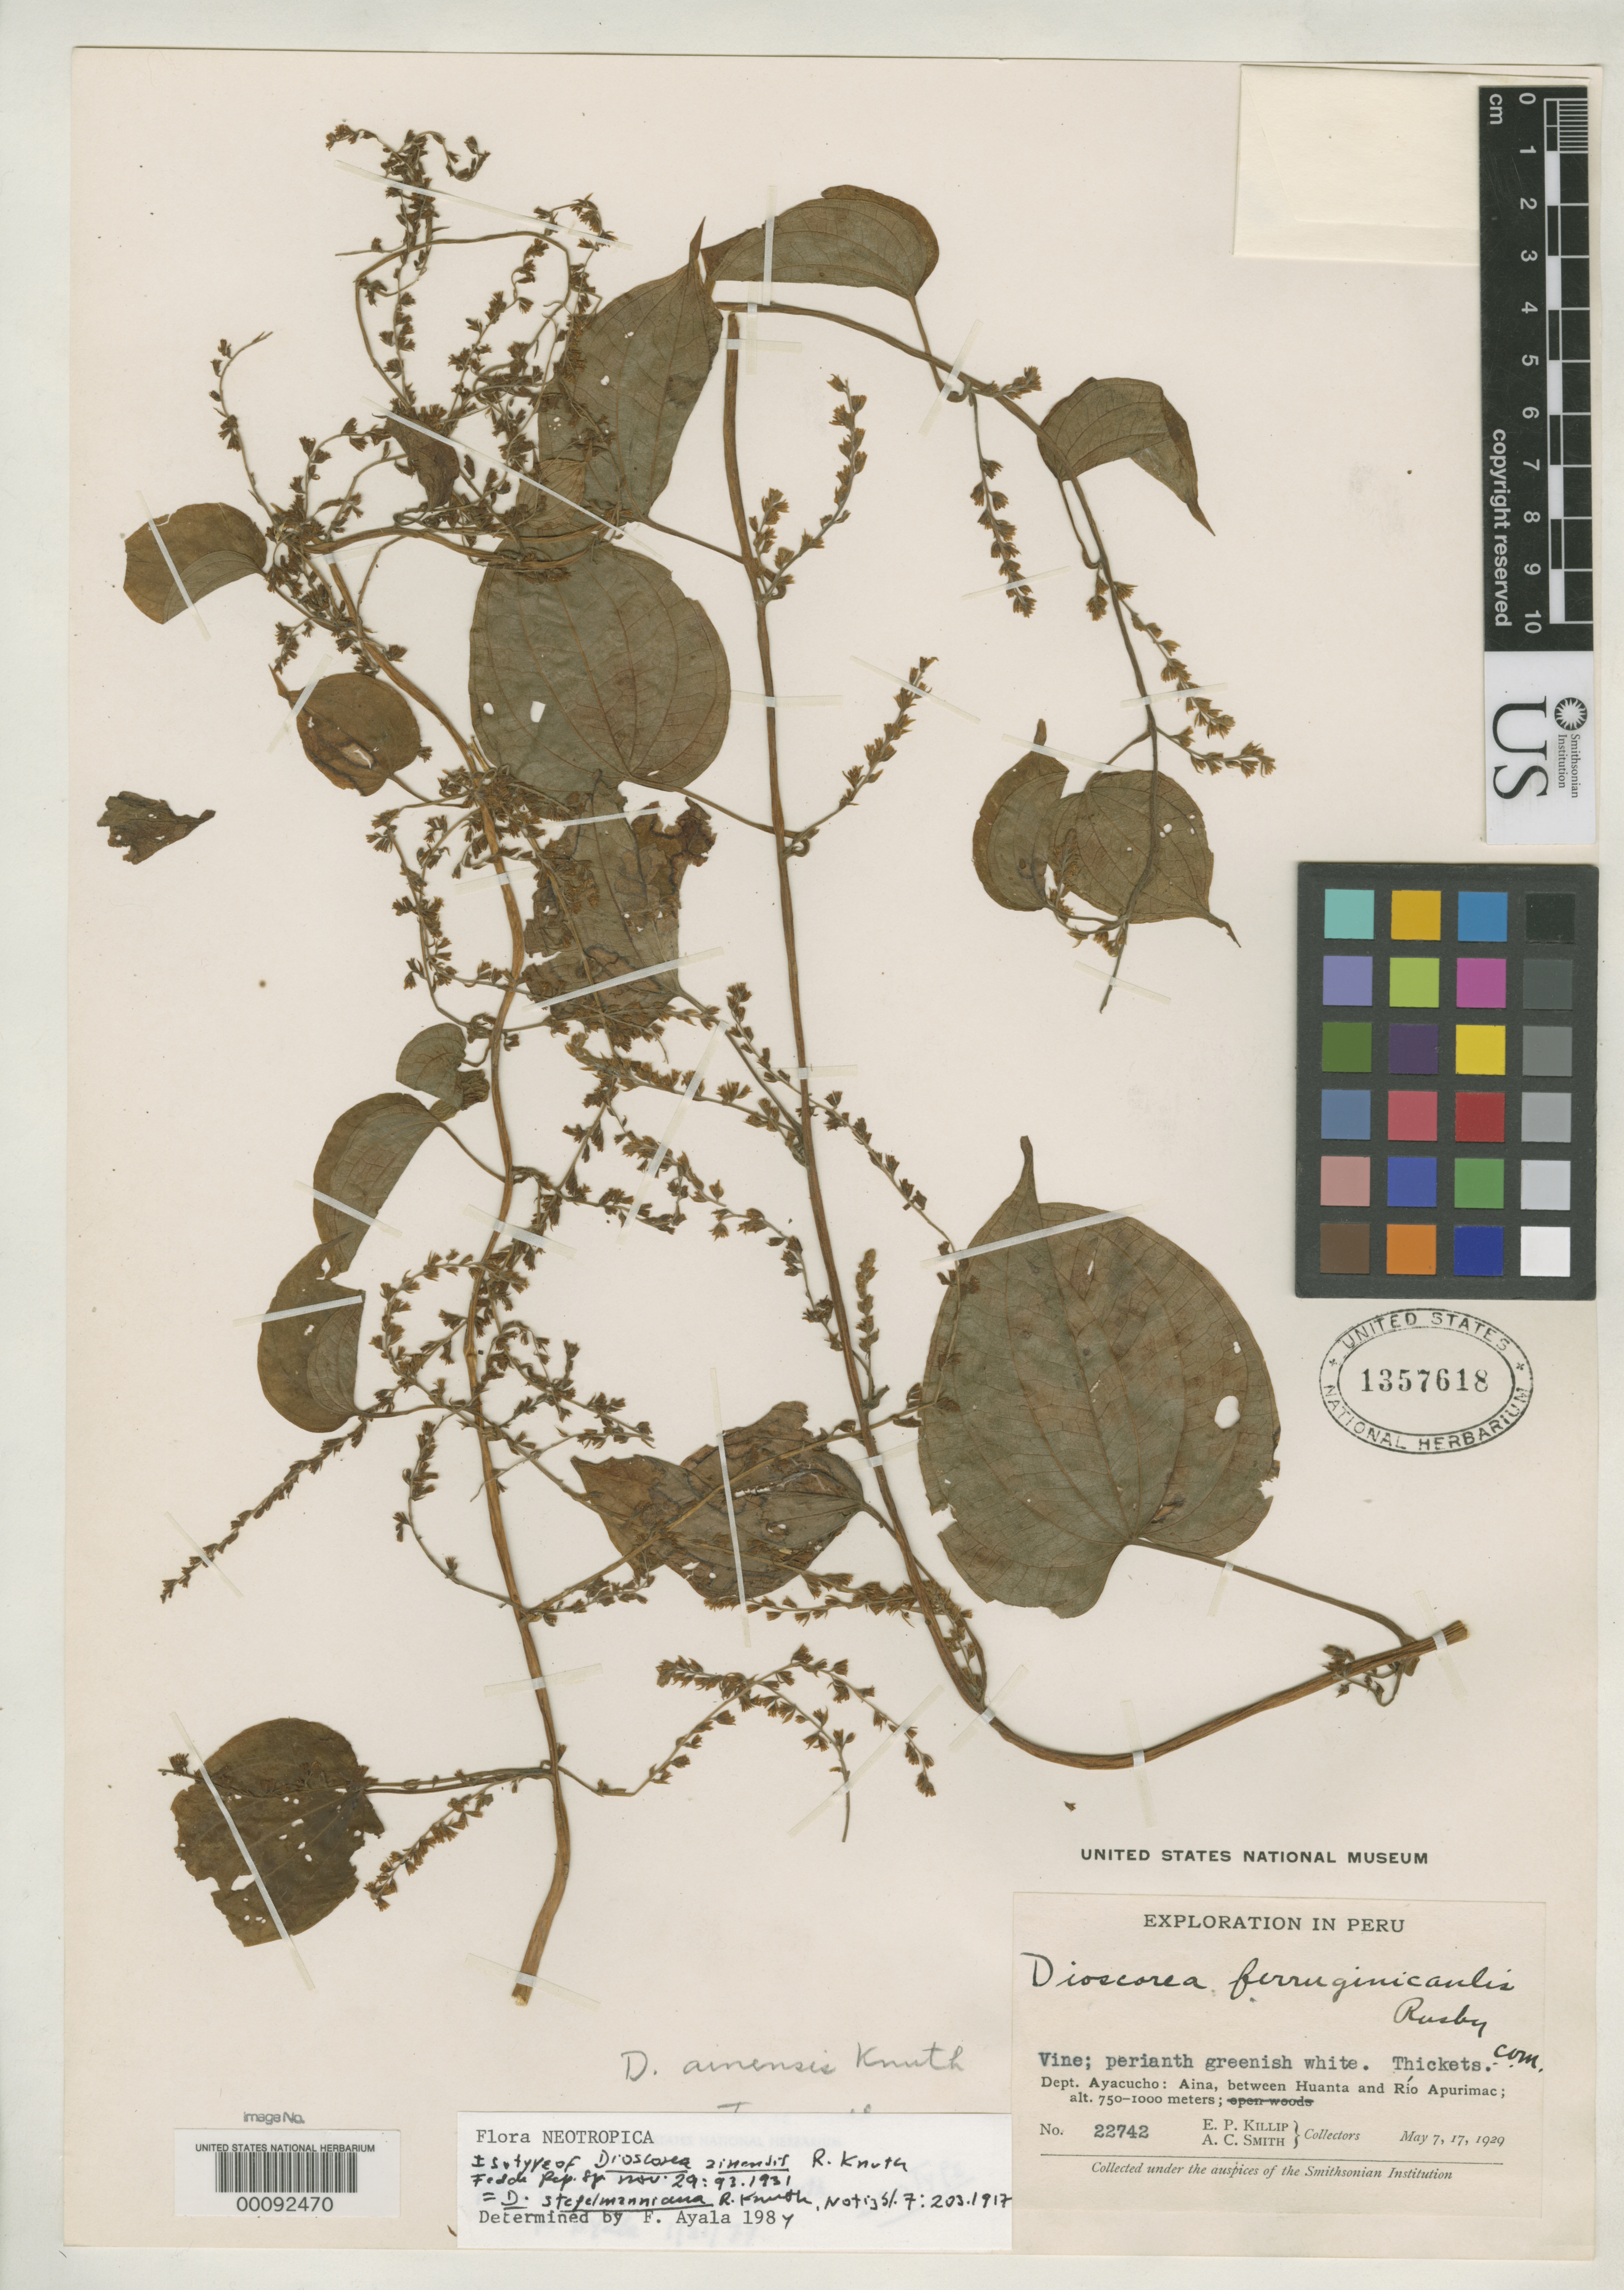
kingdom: Plantae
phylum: Tracheophyta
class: Liliopsida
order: Dioscoreales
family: Dioscoreaceae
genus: Dioscorea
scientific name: Dioscorea ainensis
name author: R. Knuth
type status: Isotype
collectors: E. P. Killip & A. C. Smith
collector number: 22742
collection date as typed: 07 May 1929 and 17 May 1929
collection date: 1929-05-07,1929-05-17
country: Peru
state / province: Ayacucho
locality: Aina, between Huanta and Río Apurímac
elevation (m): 750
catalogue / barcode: US 1357618